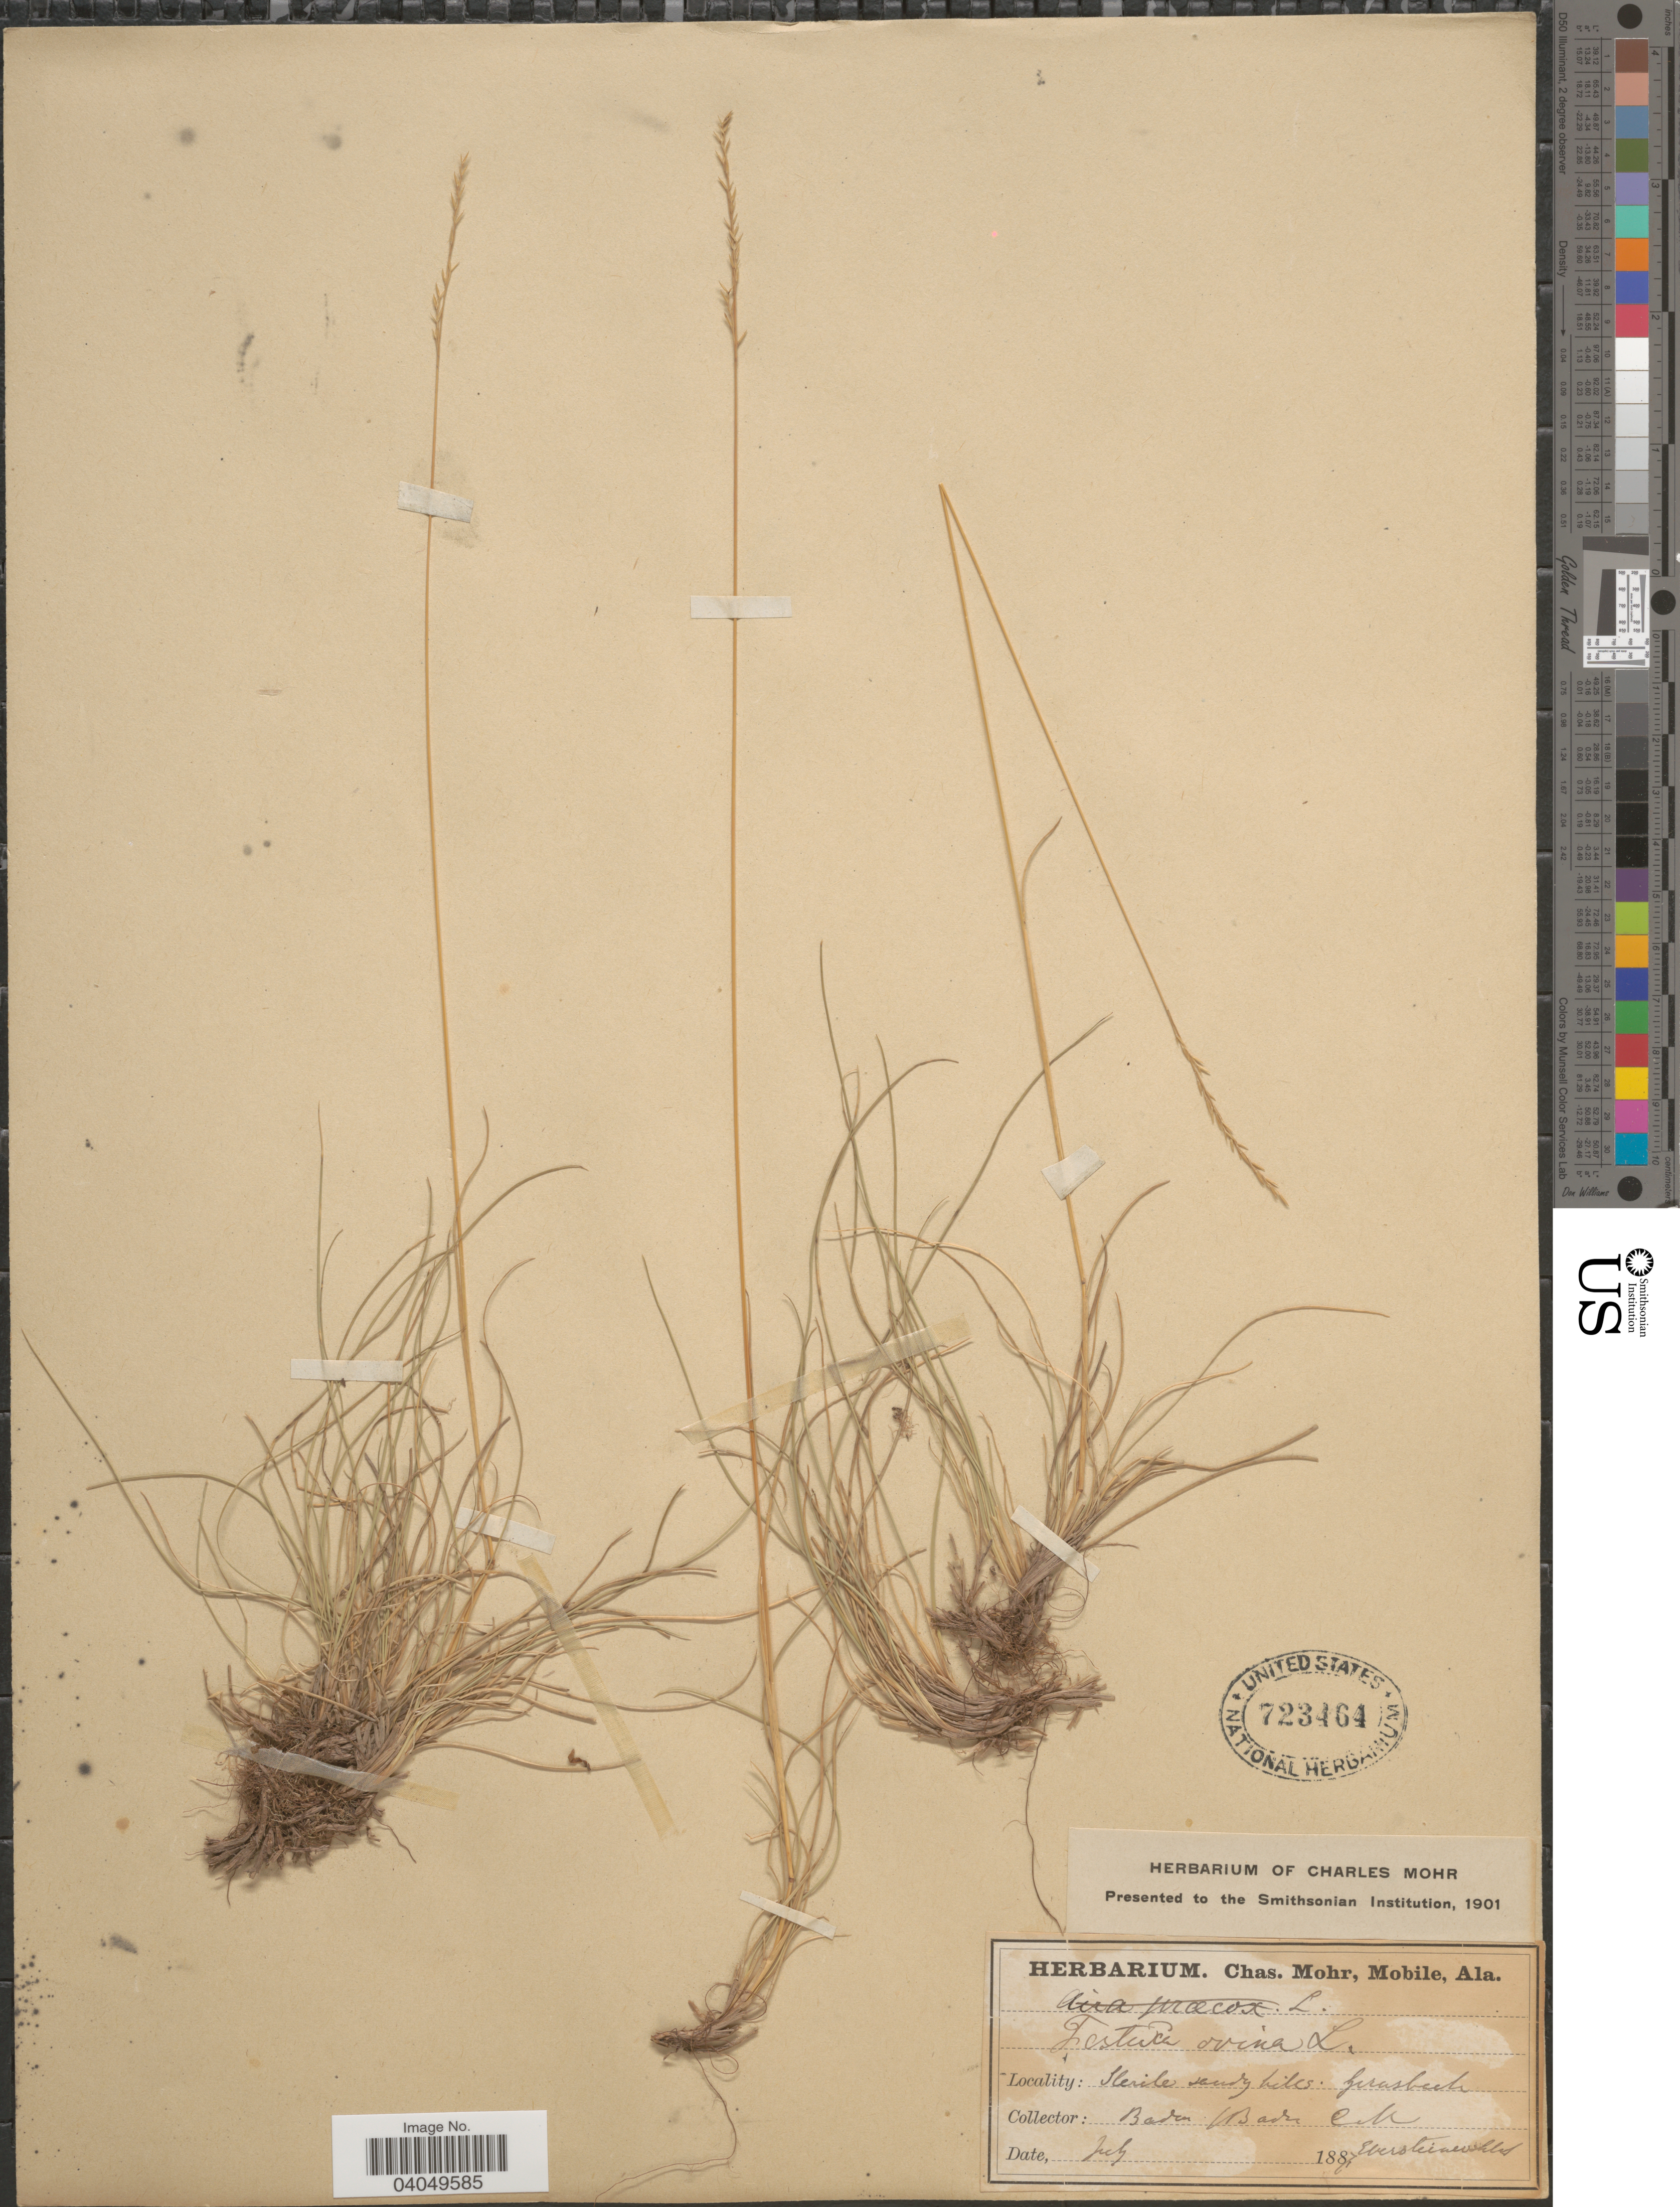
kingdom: Plantae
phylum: Tracheophyta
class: Liliopsida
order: Poales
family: Poaceae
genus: Festuca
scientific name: Festuca ovina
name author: L.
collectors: C. T. Mohr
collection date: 1887-07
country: Germany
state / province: Baden-Württemberg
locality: Baden Baden.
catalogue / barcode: US 723464